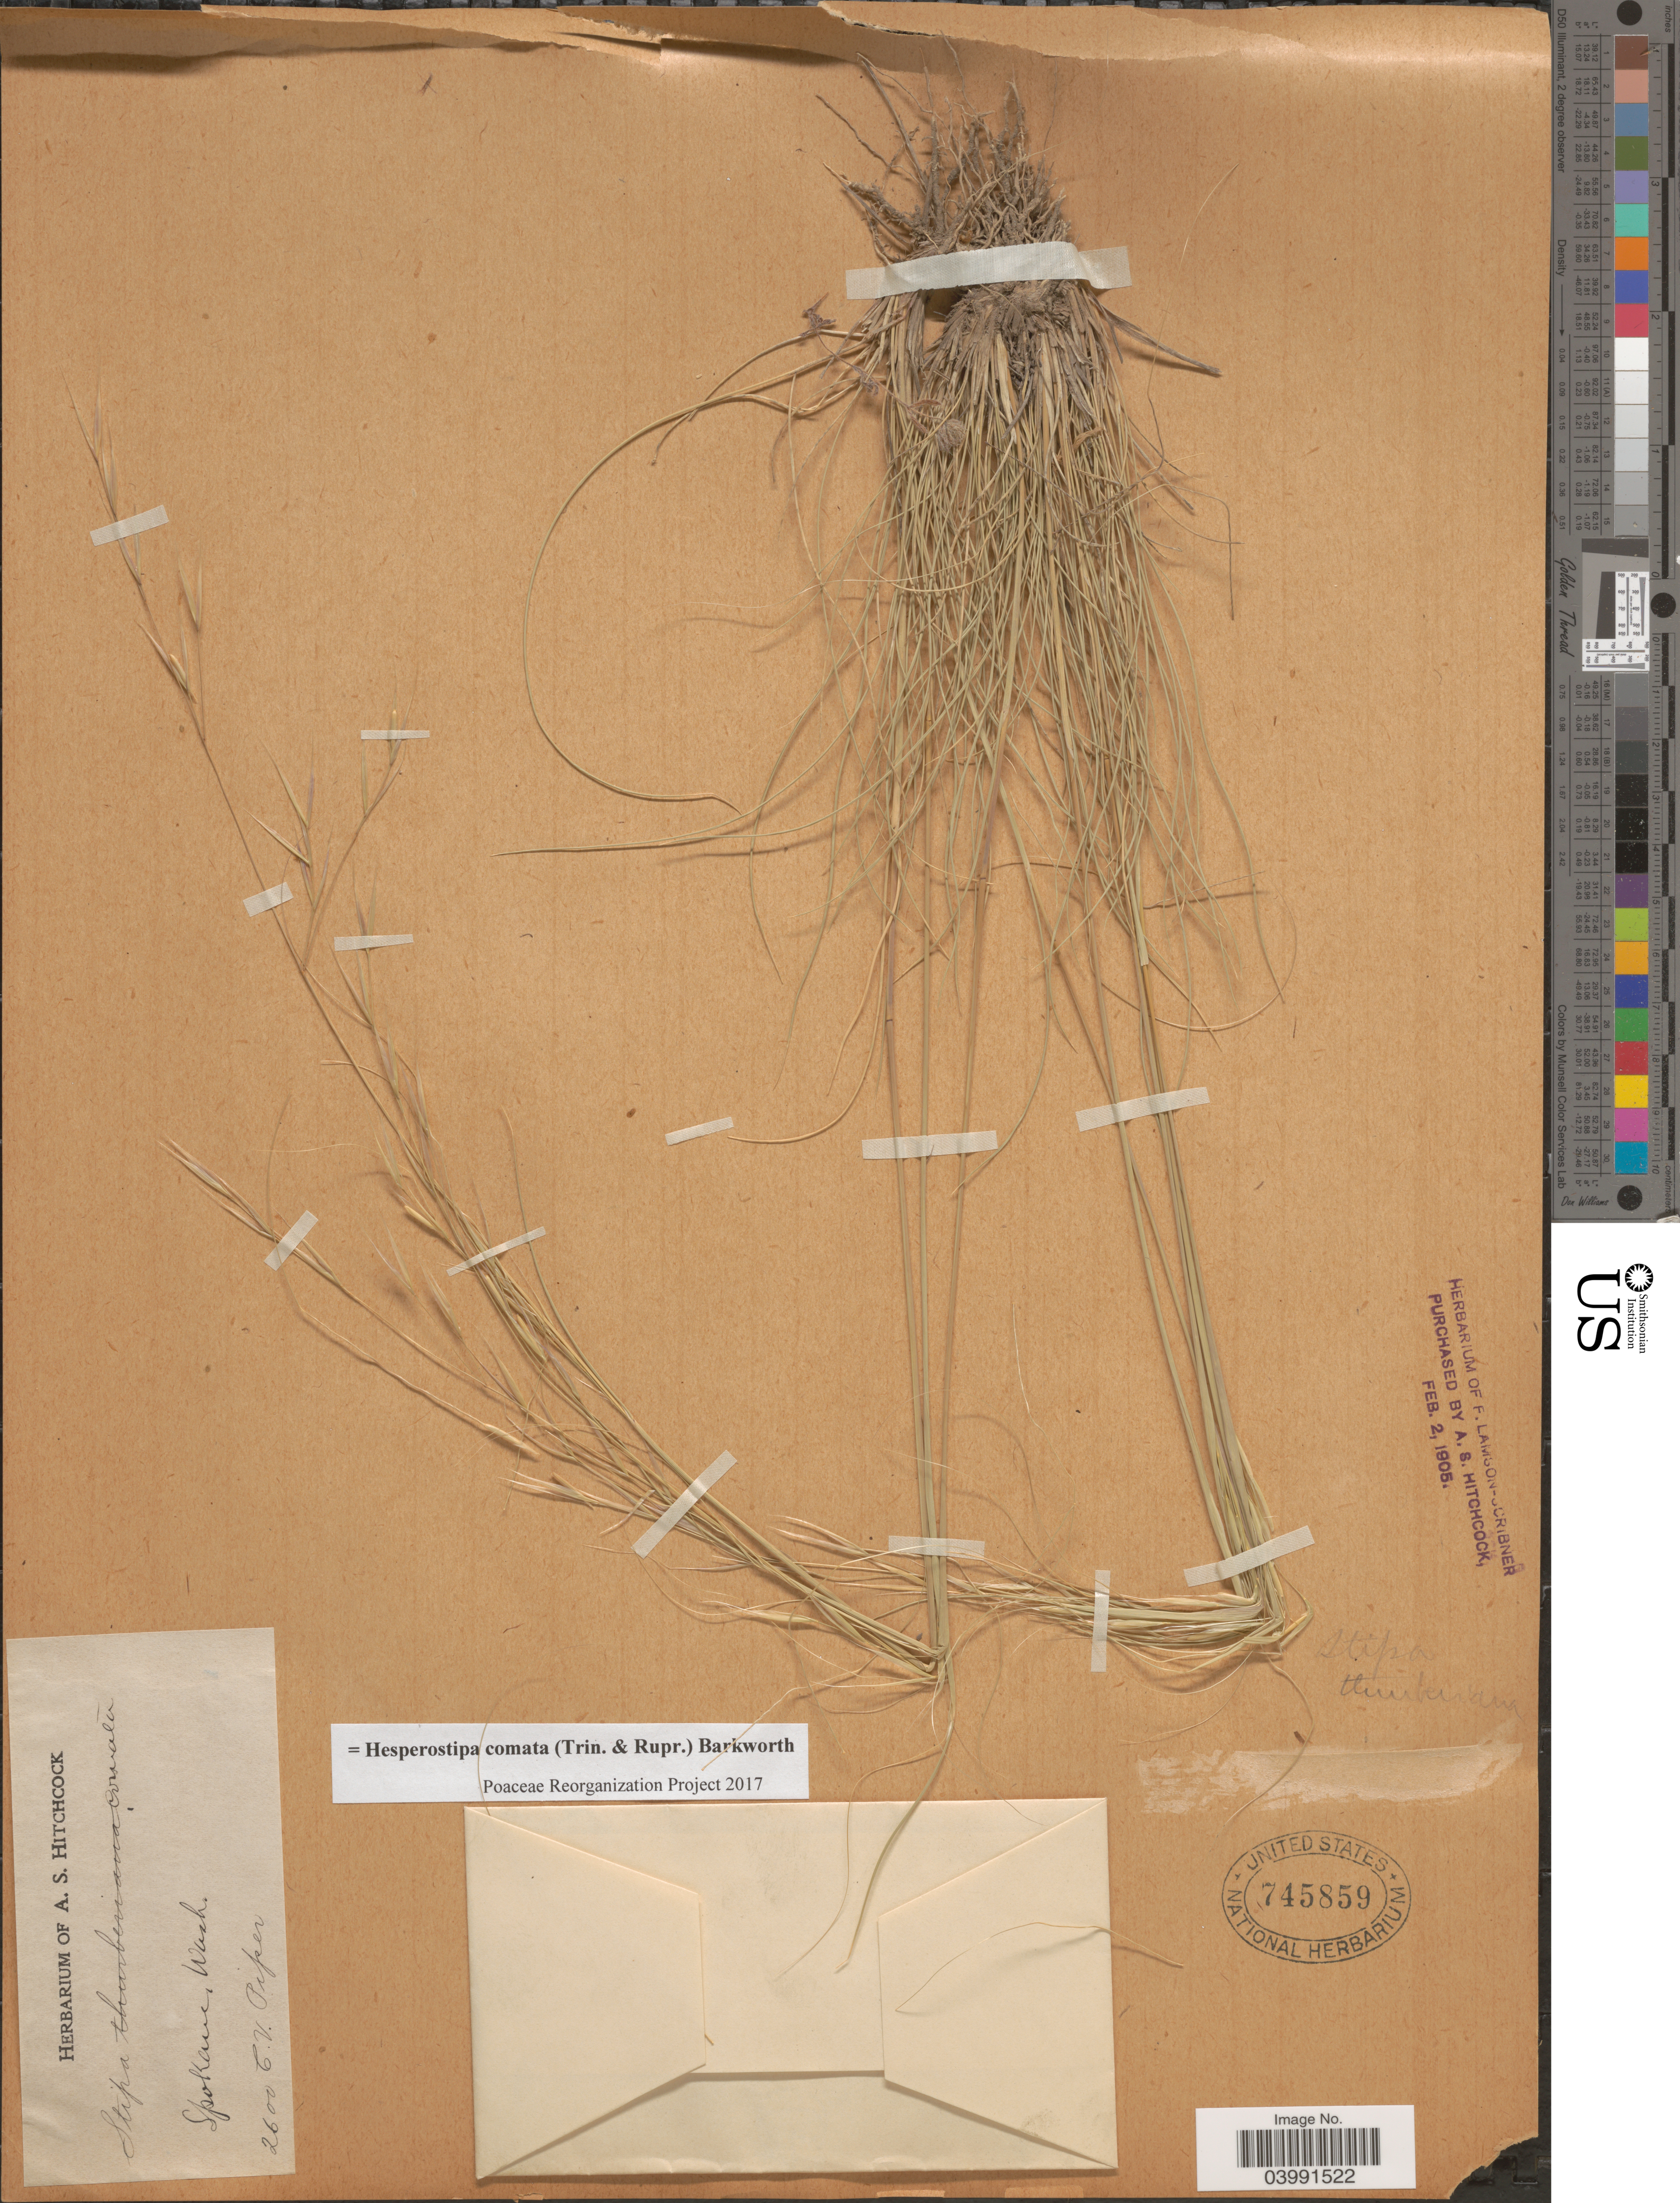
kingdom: Plantae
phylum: Tracheophyta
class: Liliopsida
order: Poales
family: Poaceae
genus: Hesperostipa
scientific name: Hesperostipa comata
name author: (Trin. & Rupr.) Barkworth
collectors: C. V. Piper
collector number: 2600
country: United States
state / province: Washington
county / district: Spokane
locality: Spokane.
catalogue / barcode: US 745859